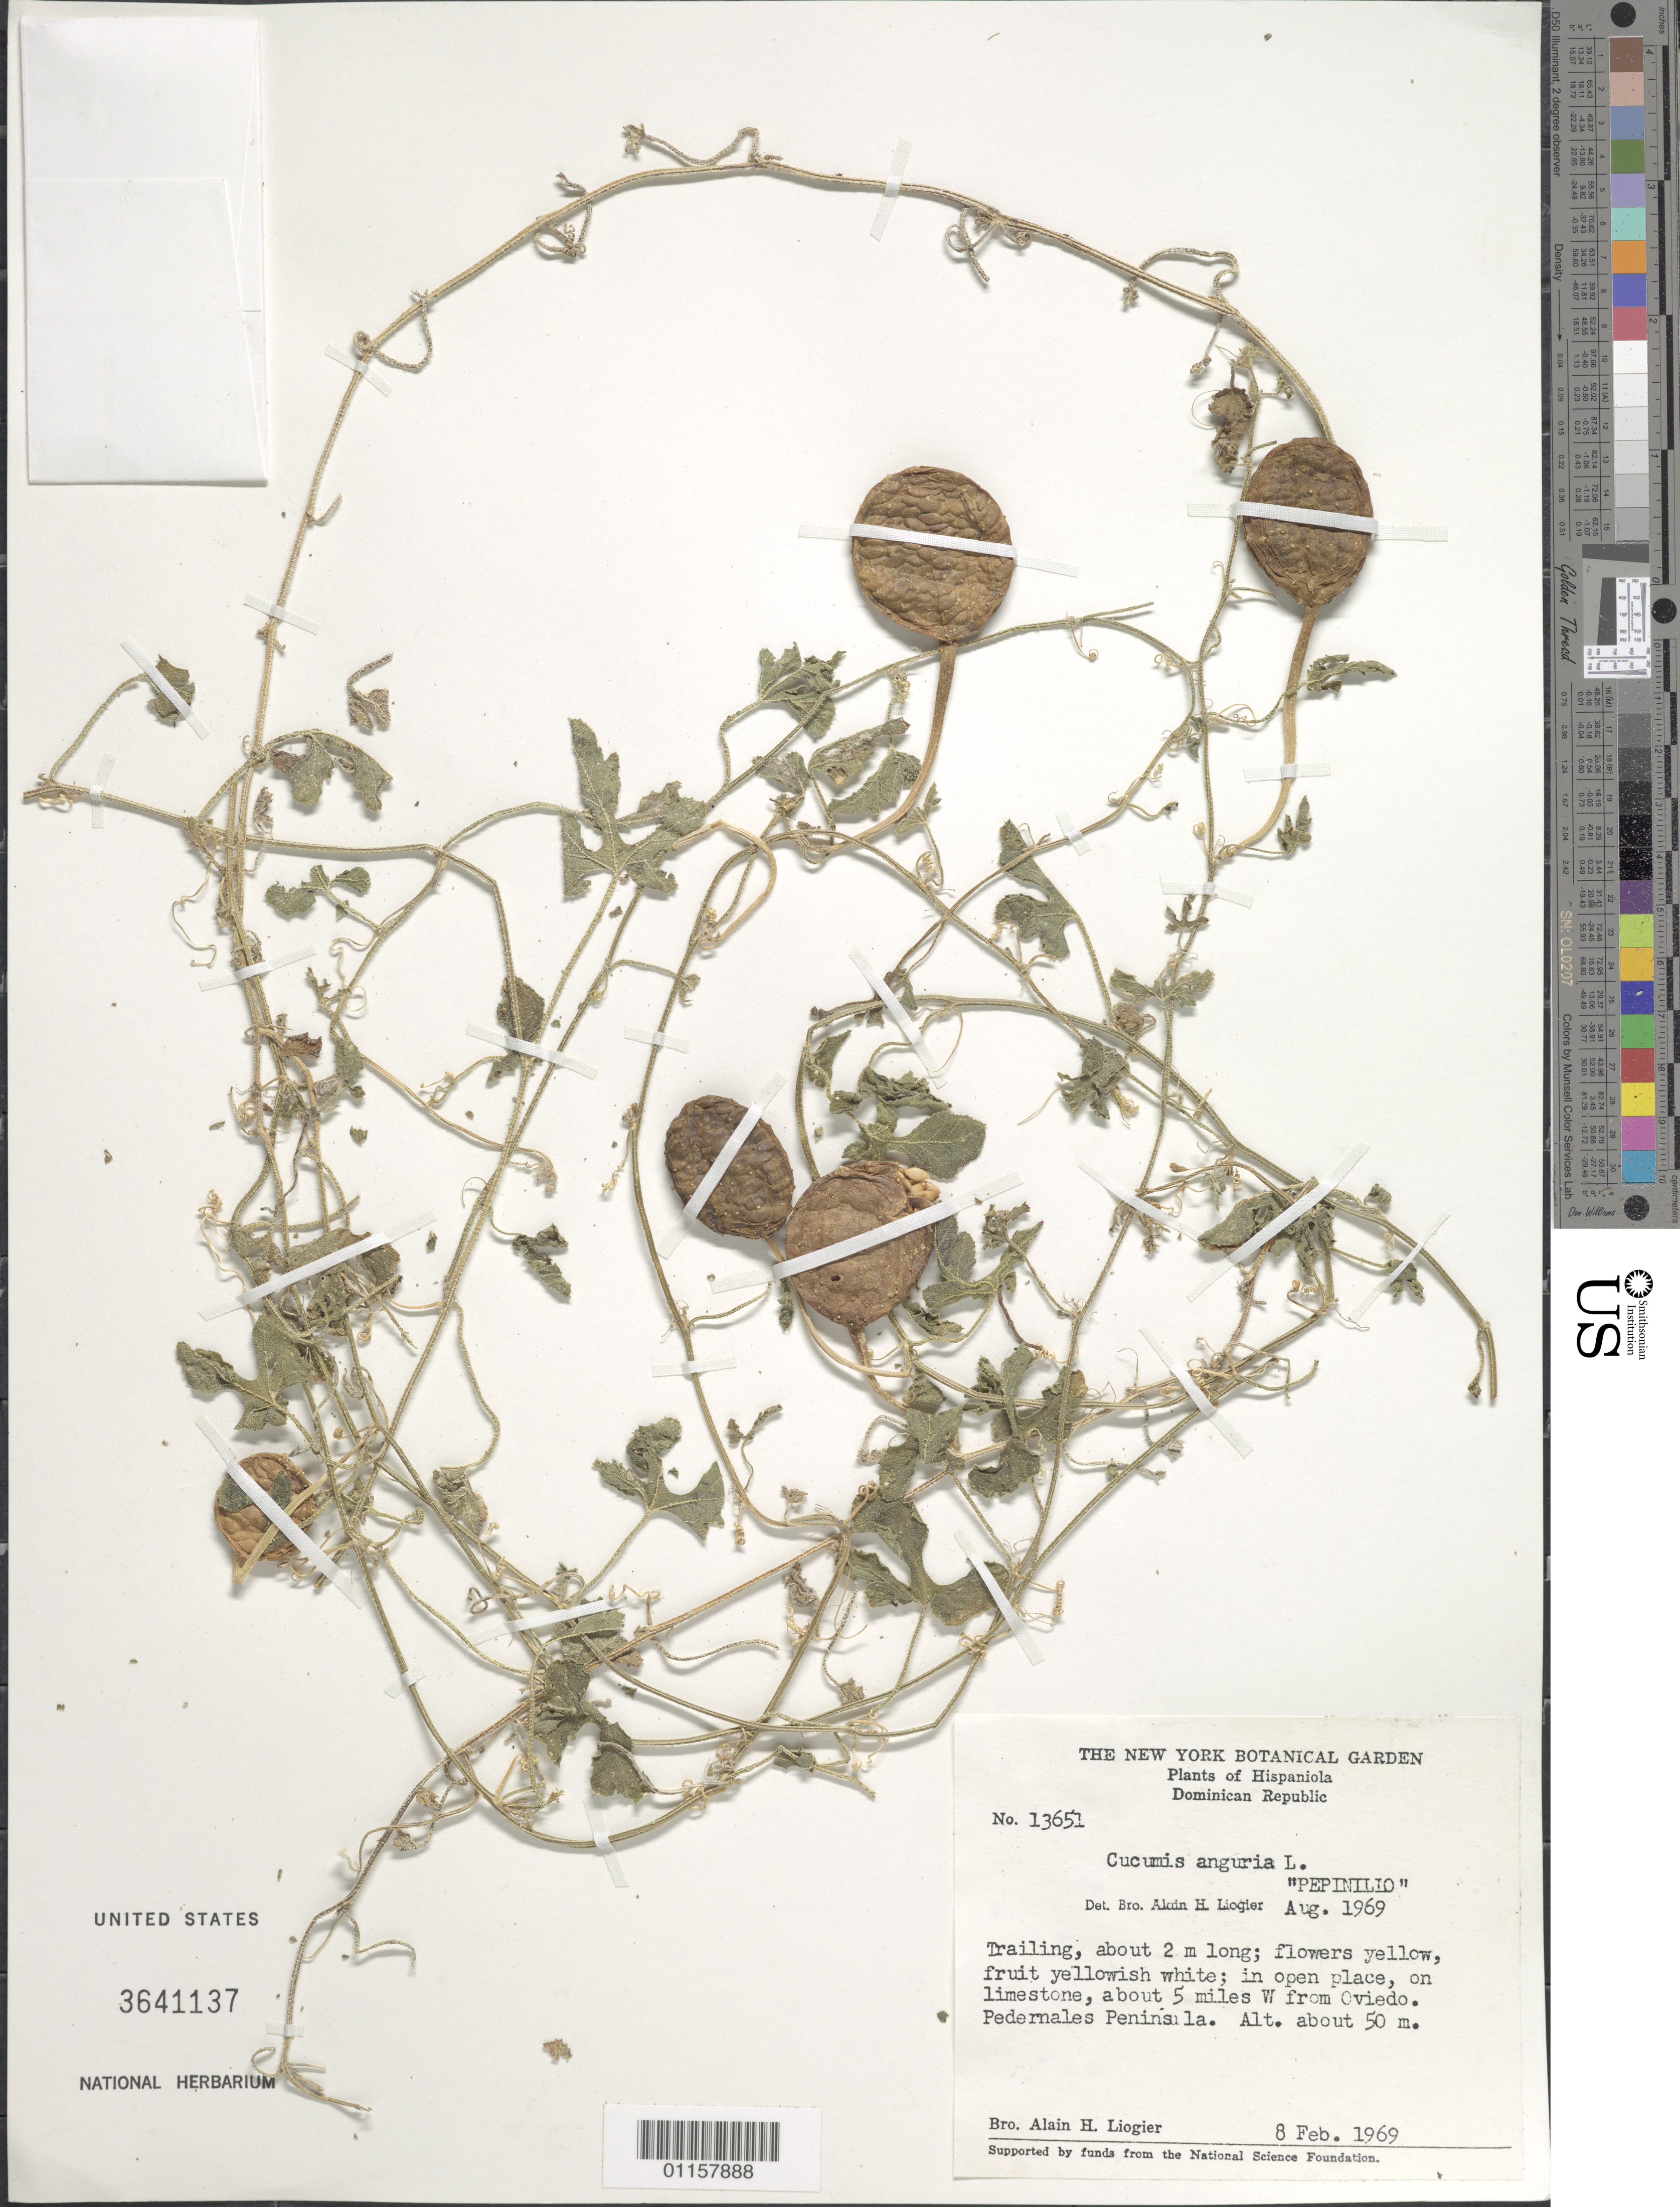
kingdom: Plantae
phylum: Tracheophyta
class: Magnoliopsida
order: Cucurbitales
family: Cucurbitaceae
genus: Cucumis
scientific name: Cucumis anguria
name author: L.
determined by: Liogier, Alain H.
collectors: A. H. Liogier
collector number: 13651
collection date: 1969-02-08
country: Dominican Republic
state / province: Pedernales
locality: Pedernales Peninsula, about 5 miles W of Oviedo.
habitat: In open place, on limestone.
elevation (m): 50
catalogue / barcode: US 3641137